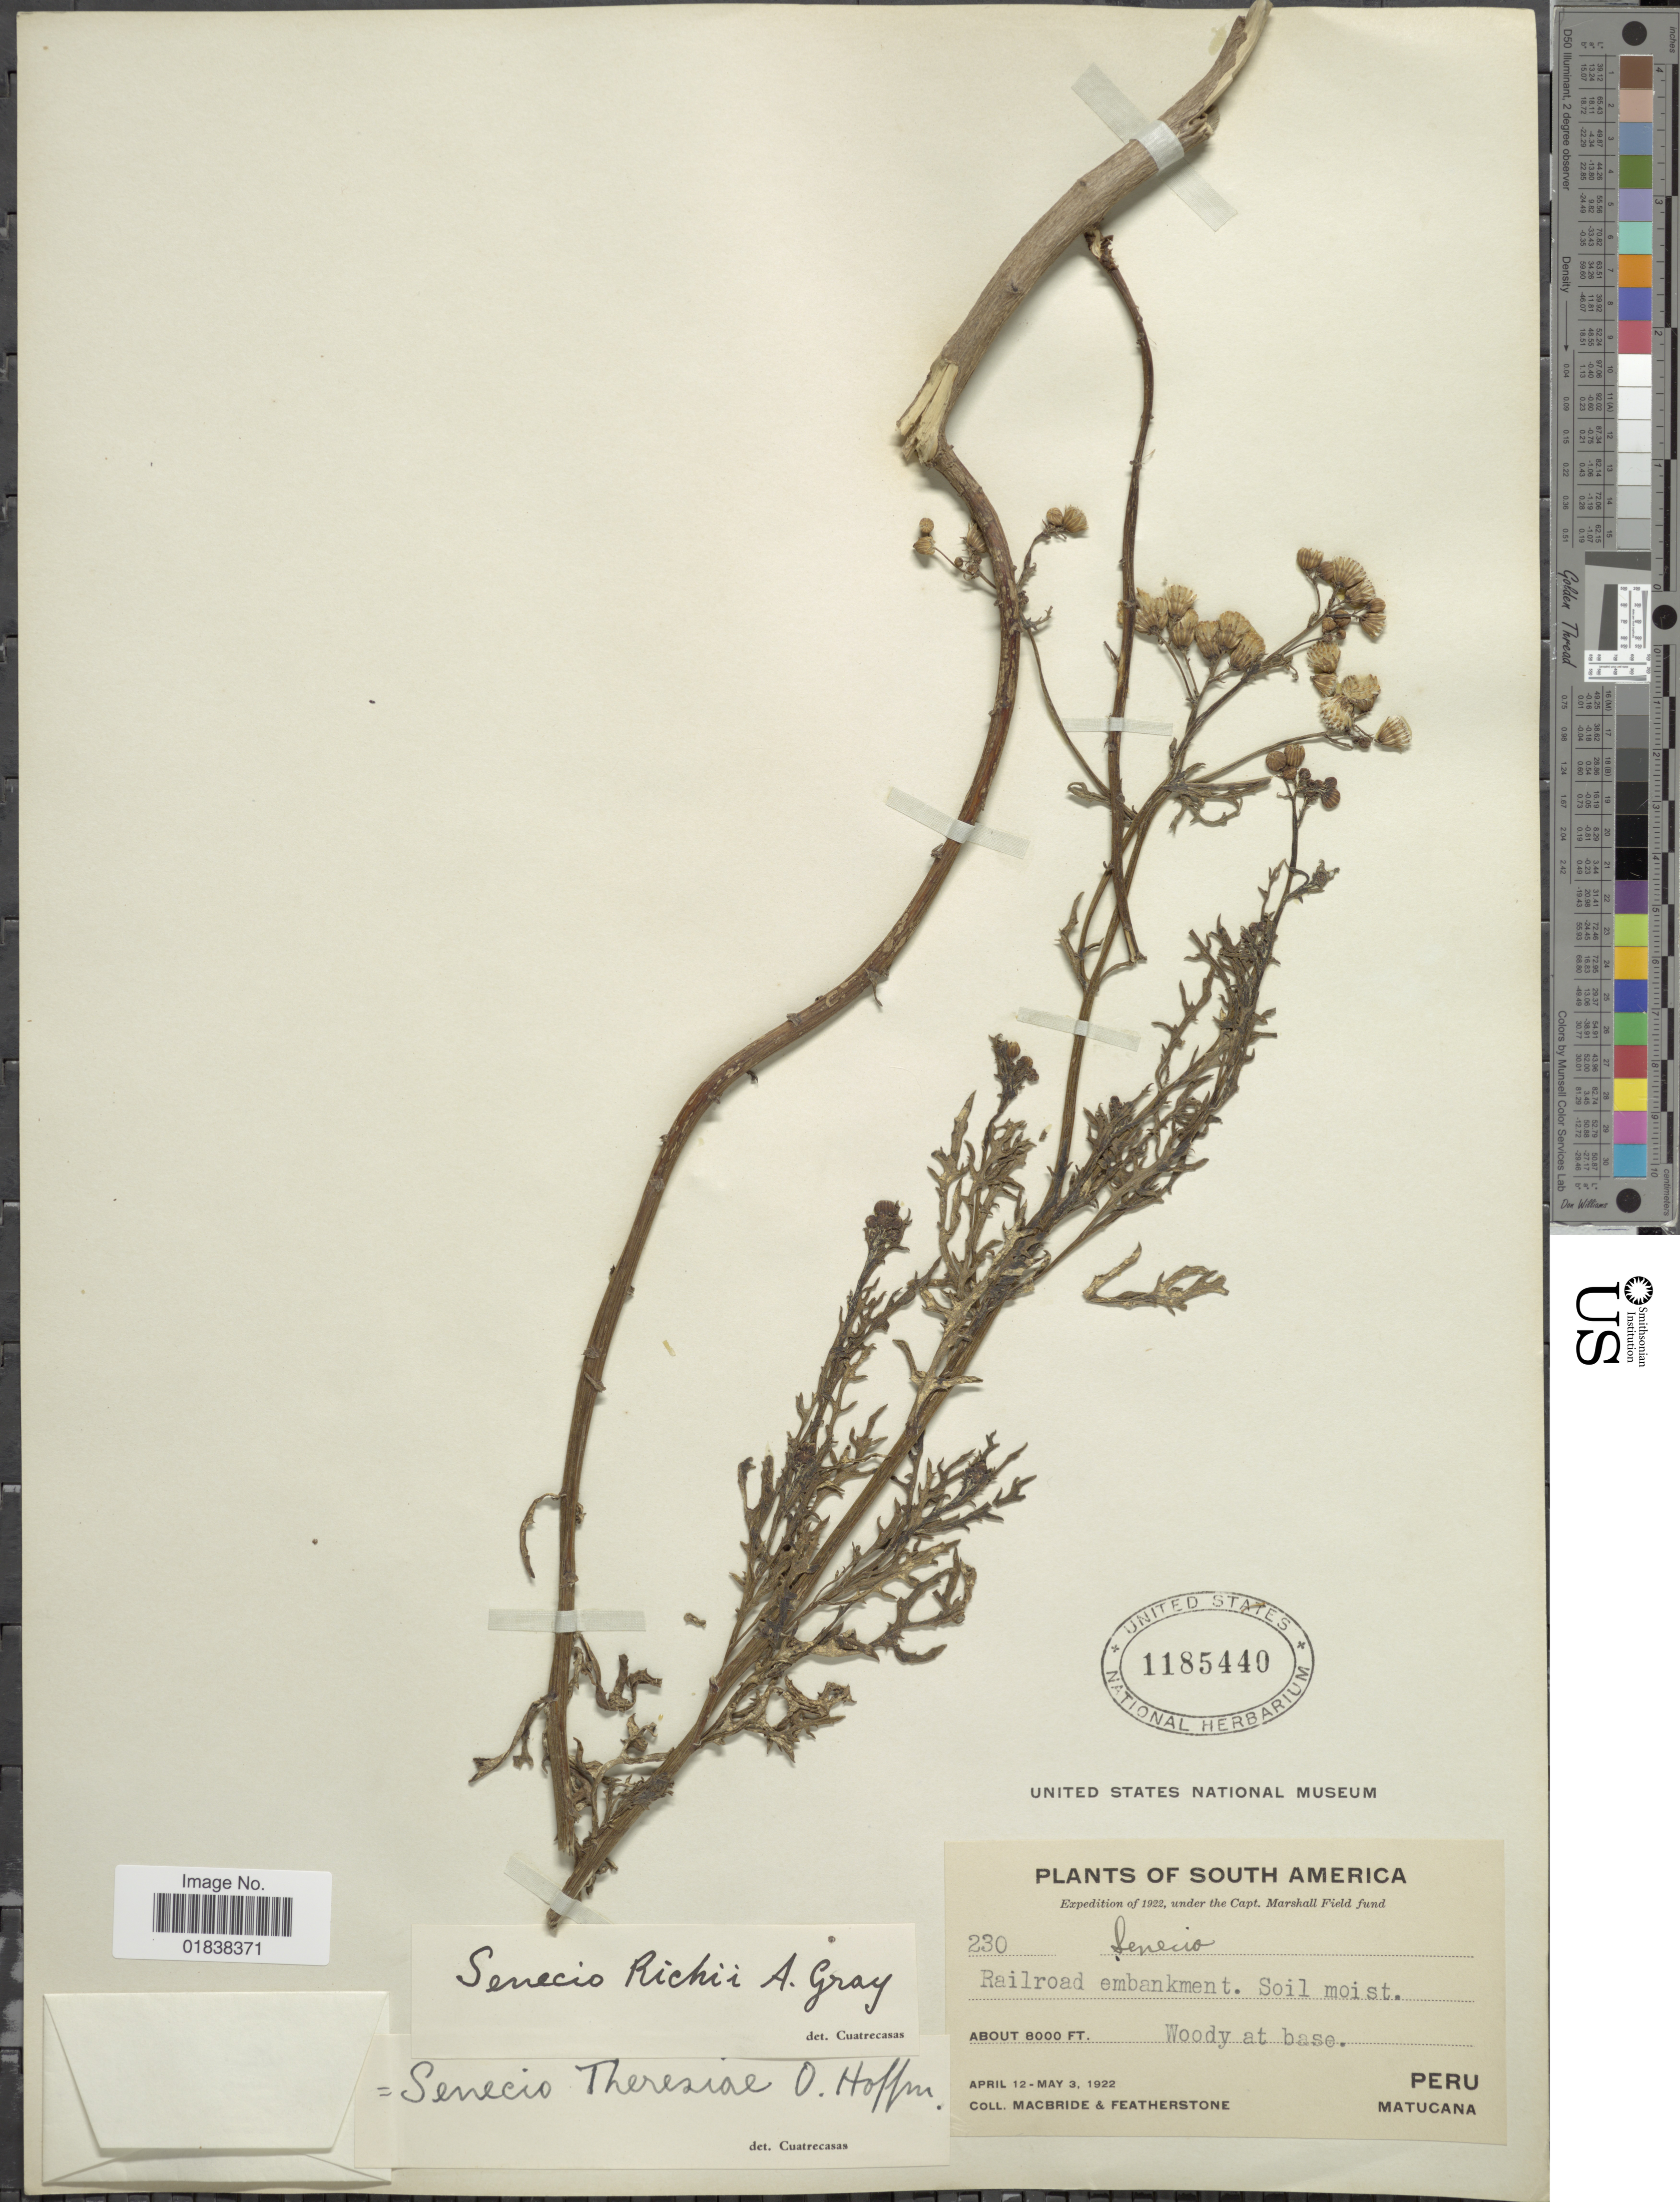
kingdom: Plantae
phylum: Tracheophyta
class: Magnoliopsida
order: Asterales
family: Asteraceae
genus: Senecio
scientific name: Senecio richii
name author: A. Gray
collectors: J. F. Macbride & -. Featherstone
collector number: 230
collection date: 1922-04-12/1922-05-03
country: Peru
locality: South America, Matucana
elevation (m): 2438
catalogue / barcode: US 1185440